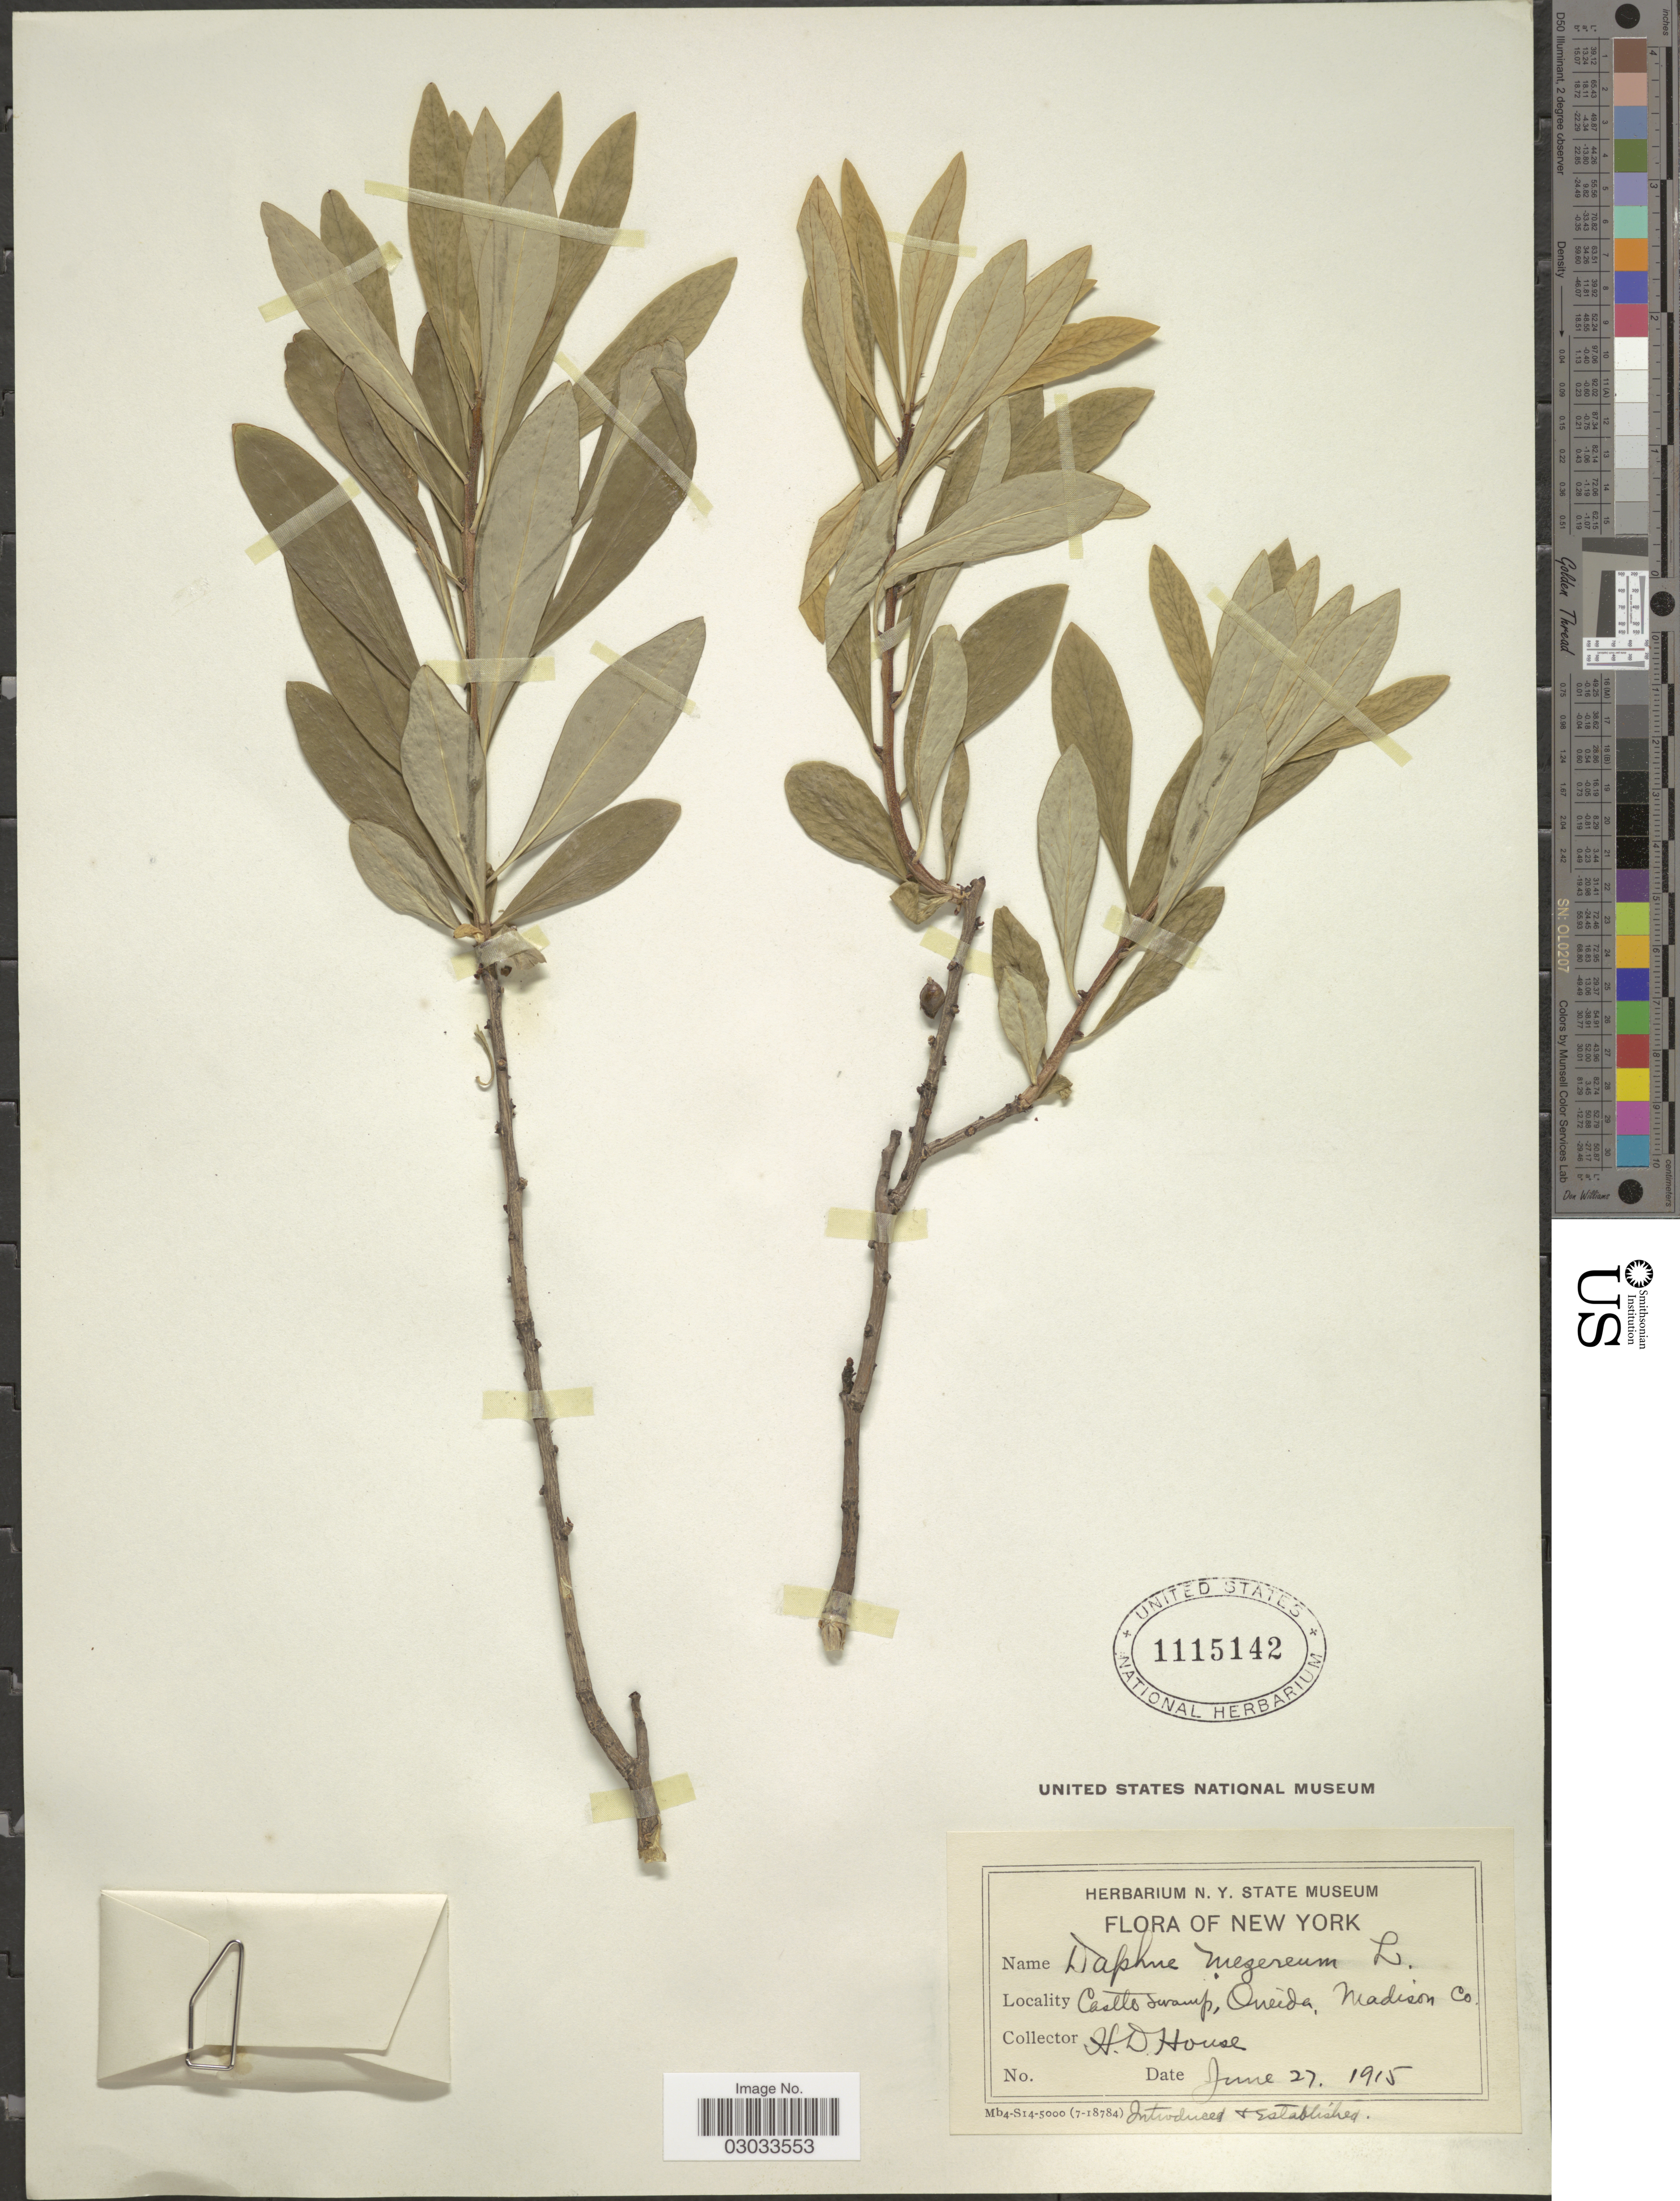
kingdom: Plantae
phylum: Tracheophyta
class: Magnoliopsida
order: Malvales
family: Thymelaeaceae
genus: Daphne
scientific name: Daphne mezereum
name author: L.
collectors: H. D. House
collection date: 1915-06-27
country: United States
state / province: New York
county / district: Oneida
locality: Castle Swamp, Oneida. Madison Co.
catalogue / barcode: US 1115142